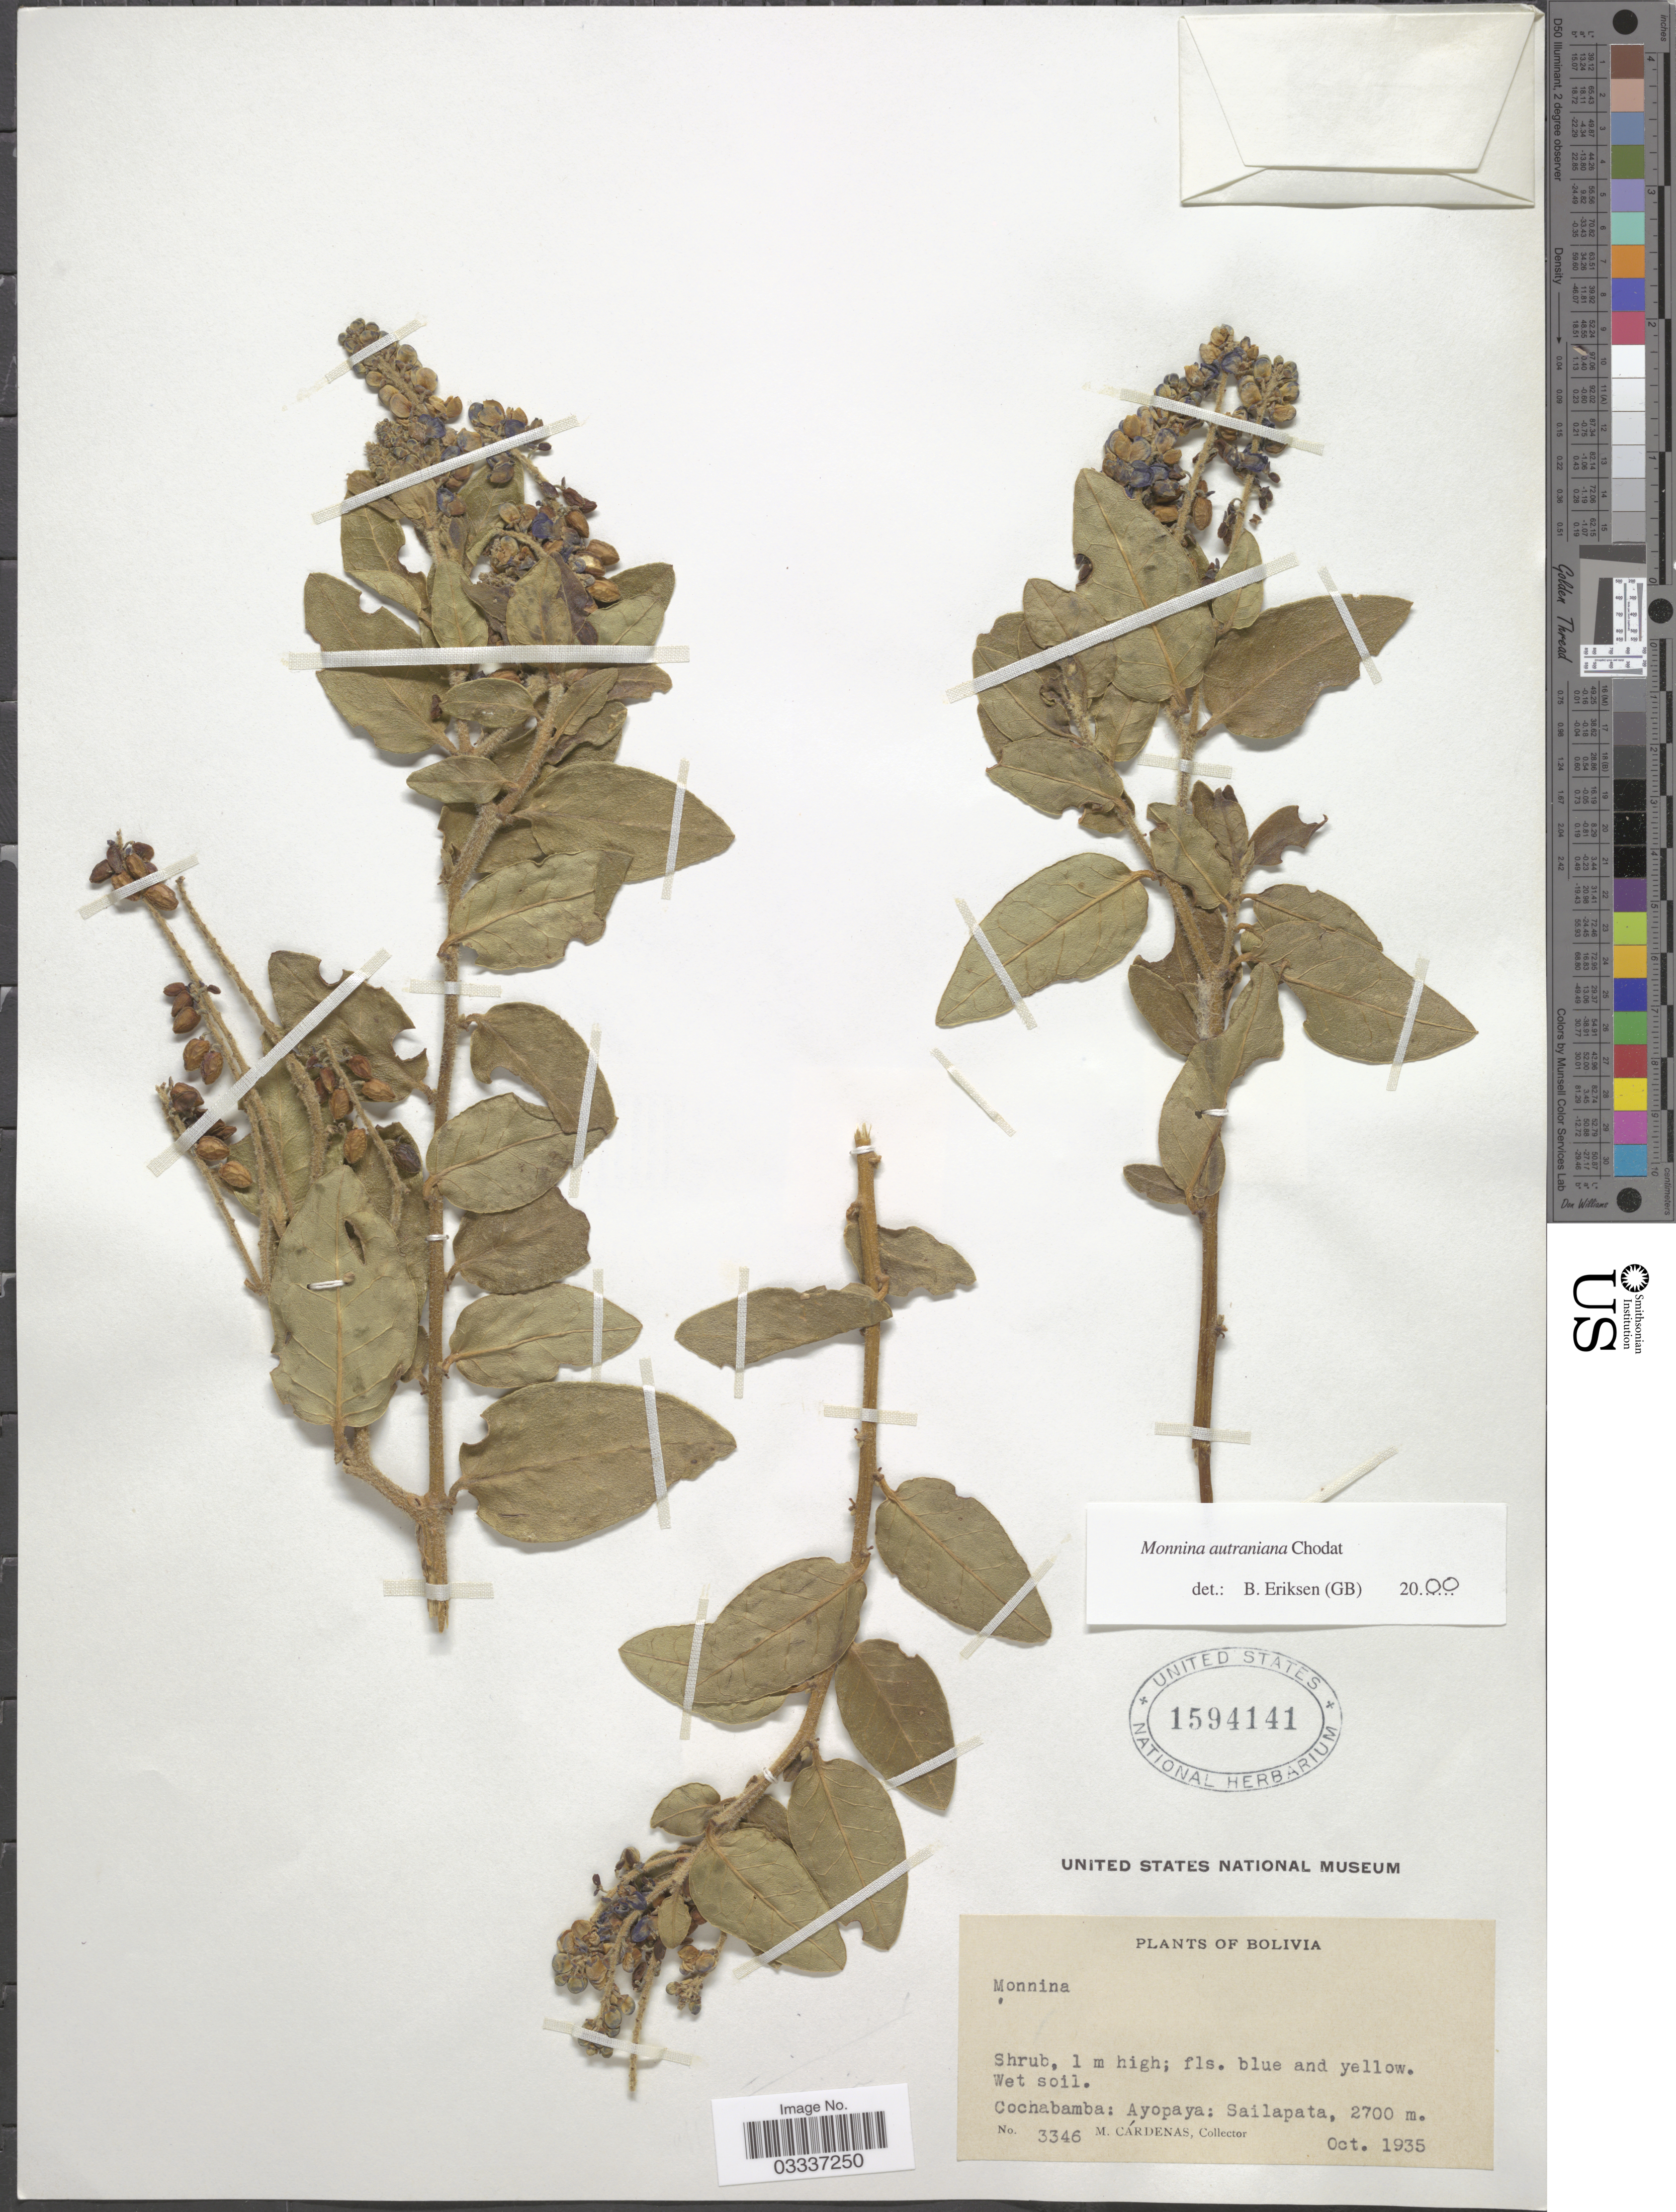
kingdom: Plantae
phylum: Tracheophyta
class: Magnoliopsida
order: Fabales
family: Polygalaceae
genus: Monnina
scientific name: Monnina autraniana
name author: Chodat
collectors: M. Cárdenas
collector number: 3346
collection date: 1935-10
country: Bolivia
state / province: Cochabamba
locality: Ayopaya: Sailapata.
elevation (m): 2700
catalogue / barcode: US 1594141